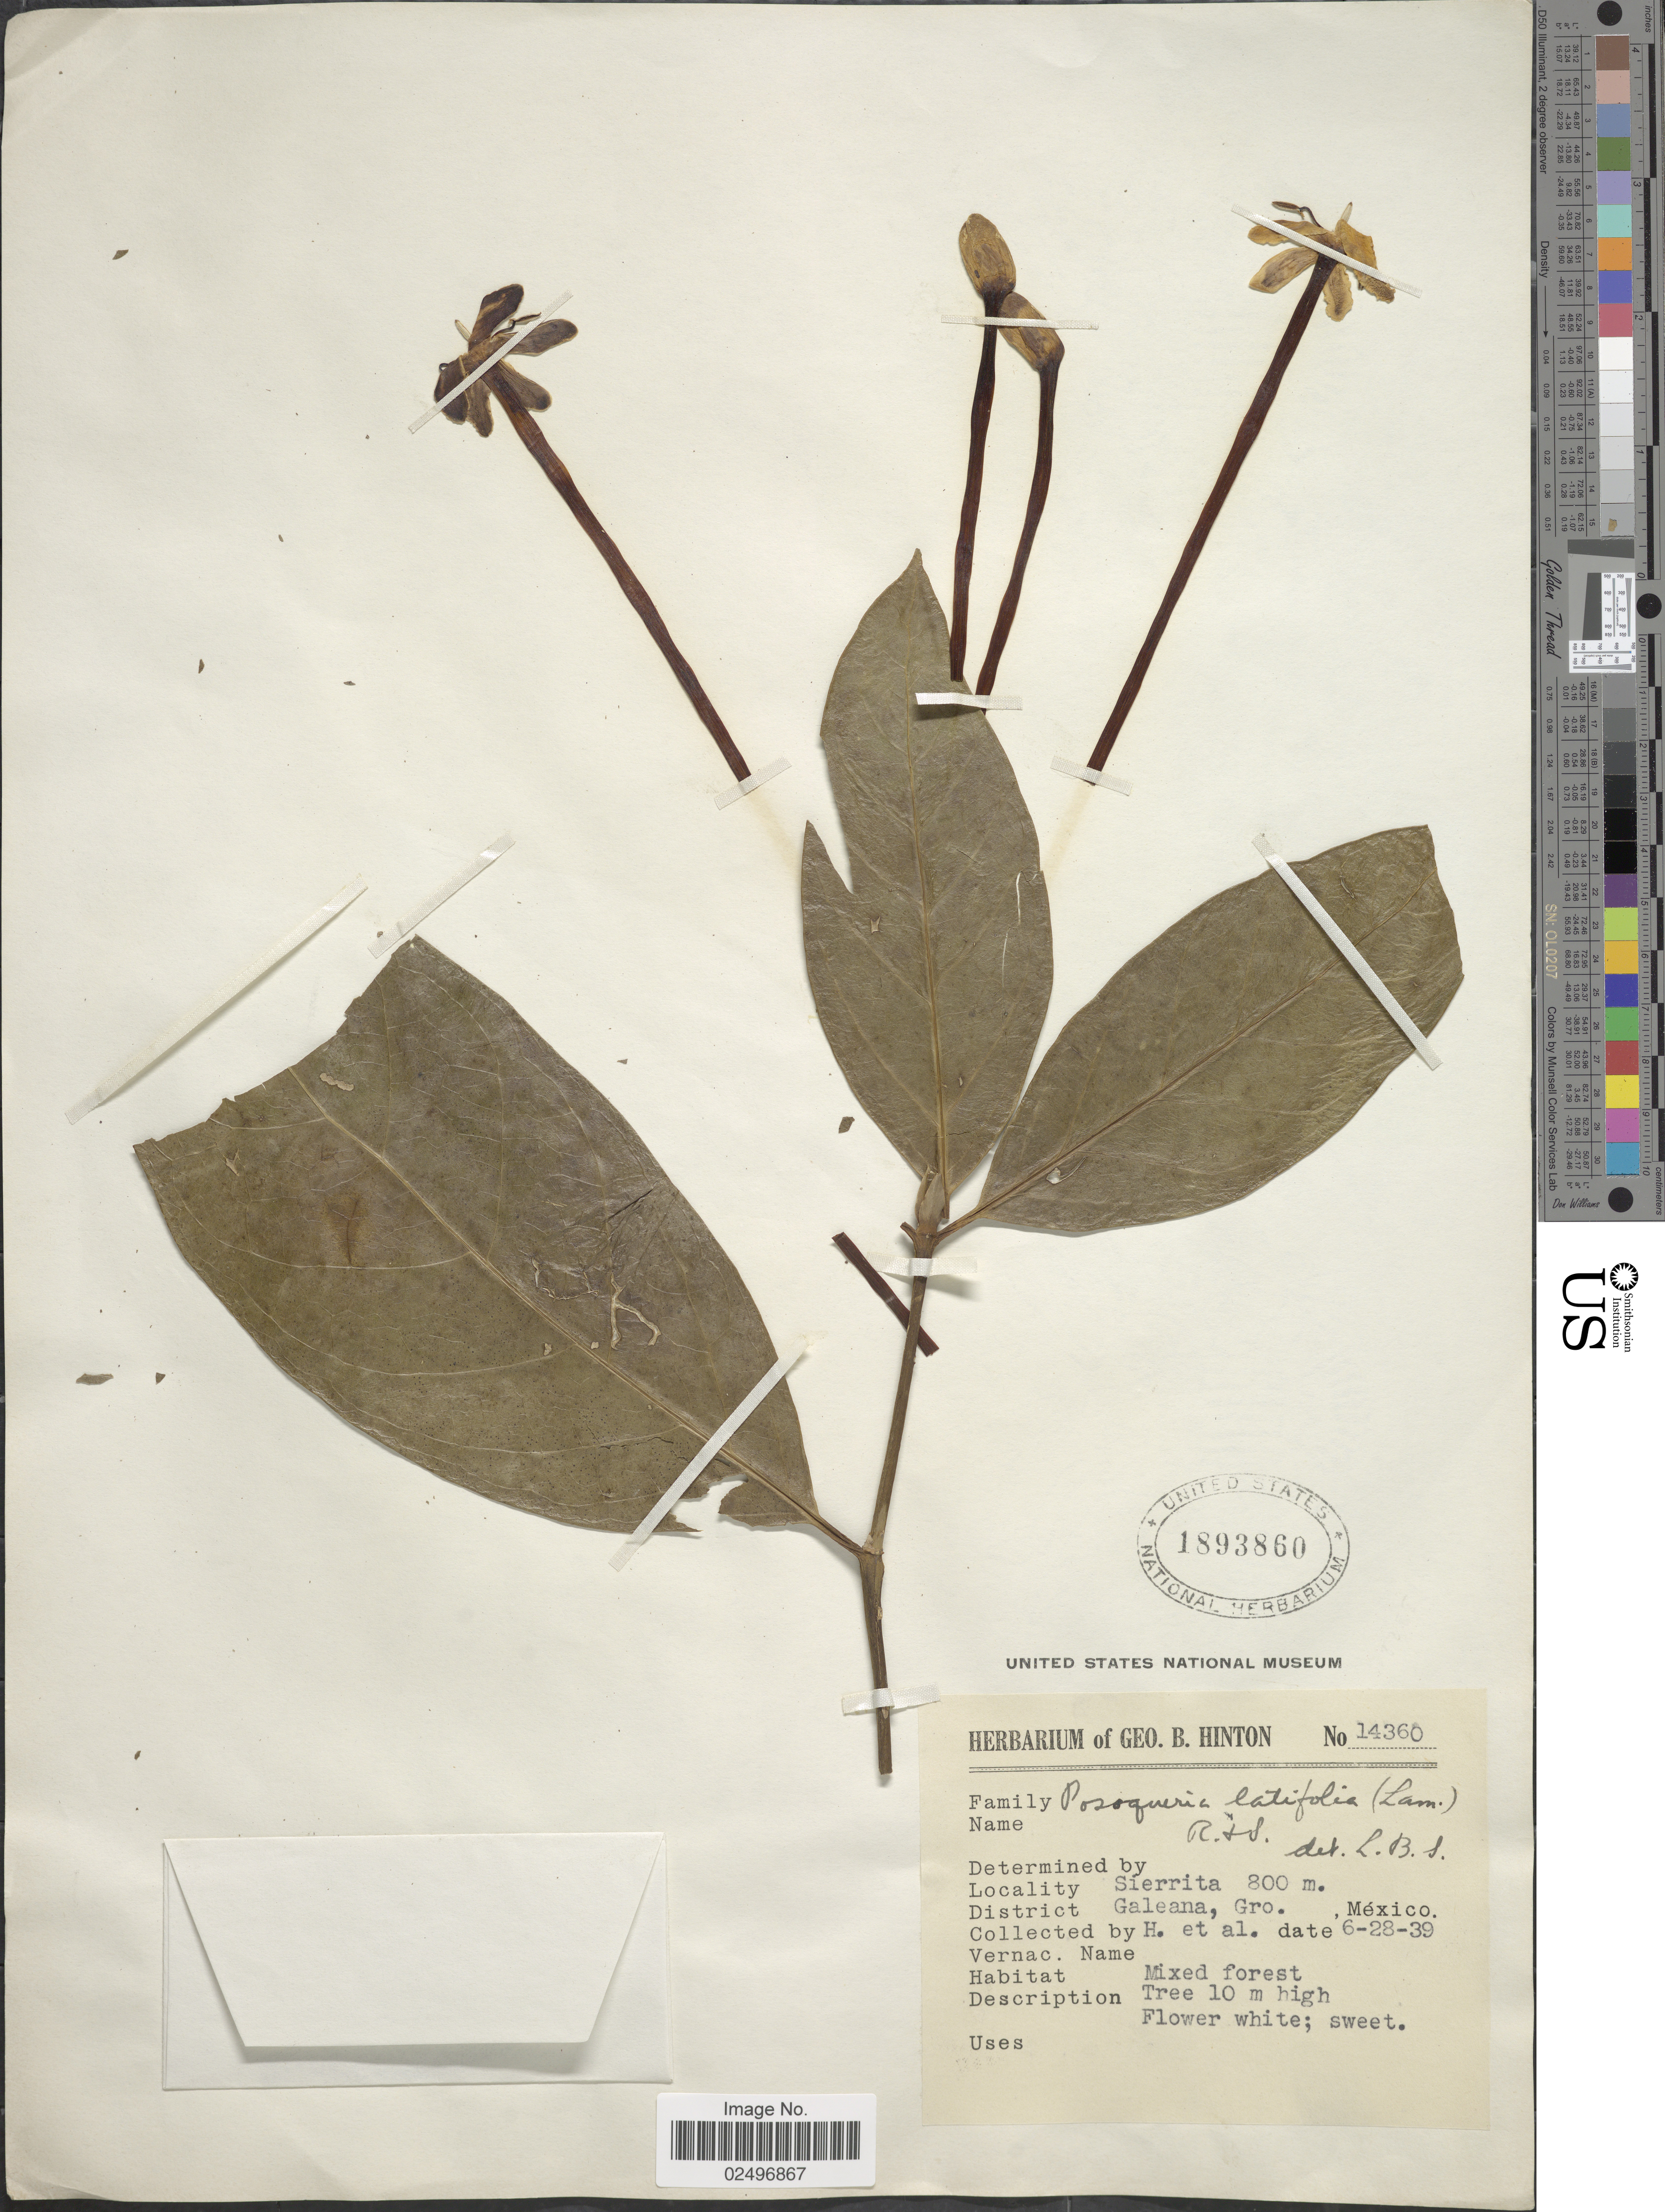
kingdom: Plantae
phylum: Tracheophyta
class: Magnoliopsida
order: Gentianales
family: Rubiaceae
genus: Posoqueria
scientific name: Posoqueria latifolia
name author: (Rudge) Roem. & Schult.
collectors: G. B. Hinton & et al.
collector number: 14360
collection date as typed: Transcribed d/m/y: 28/6/39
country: Mexico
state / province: Guerrero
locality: Sierrita, District Galeana, Mixed forest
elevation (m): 800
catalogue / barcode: US 1893860